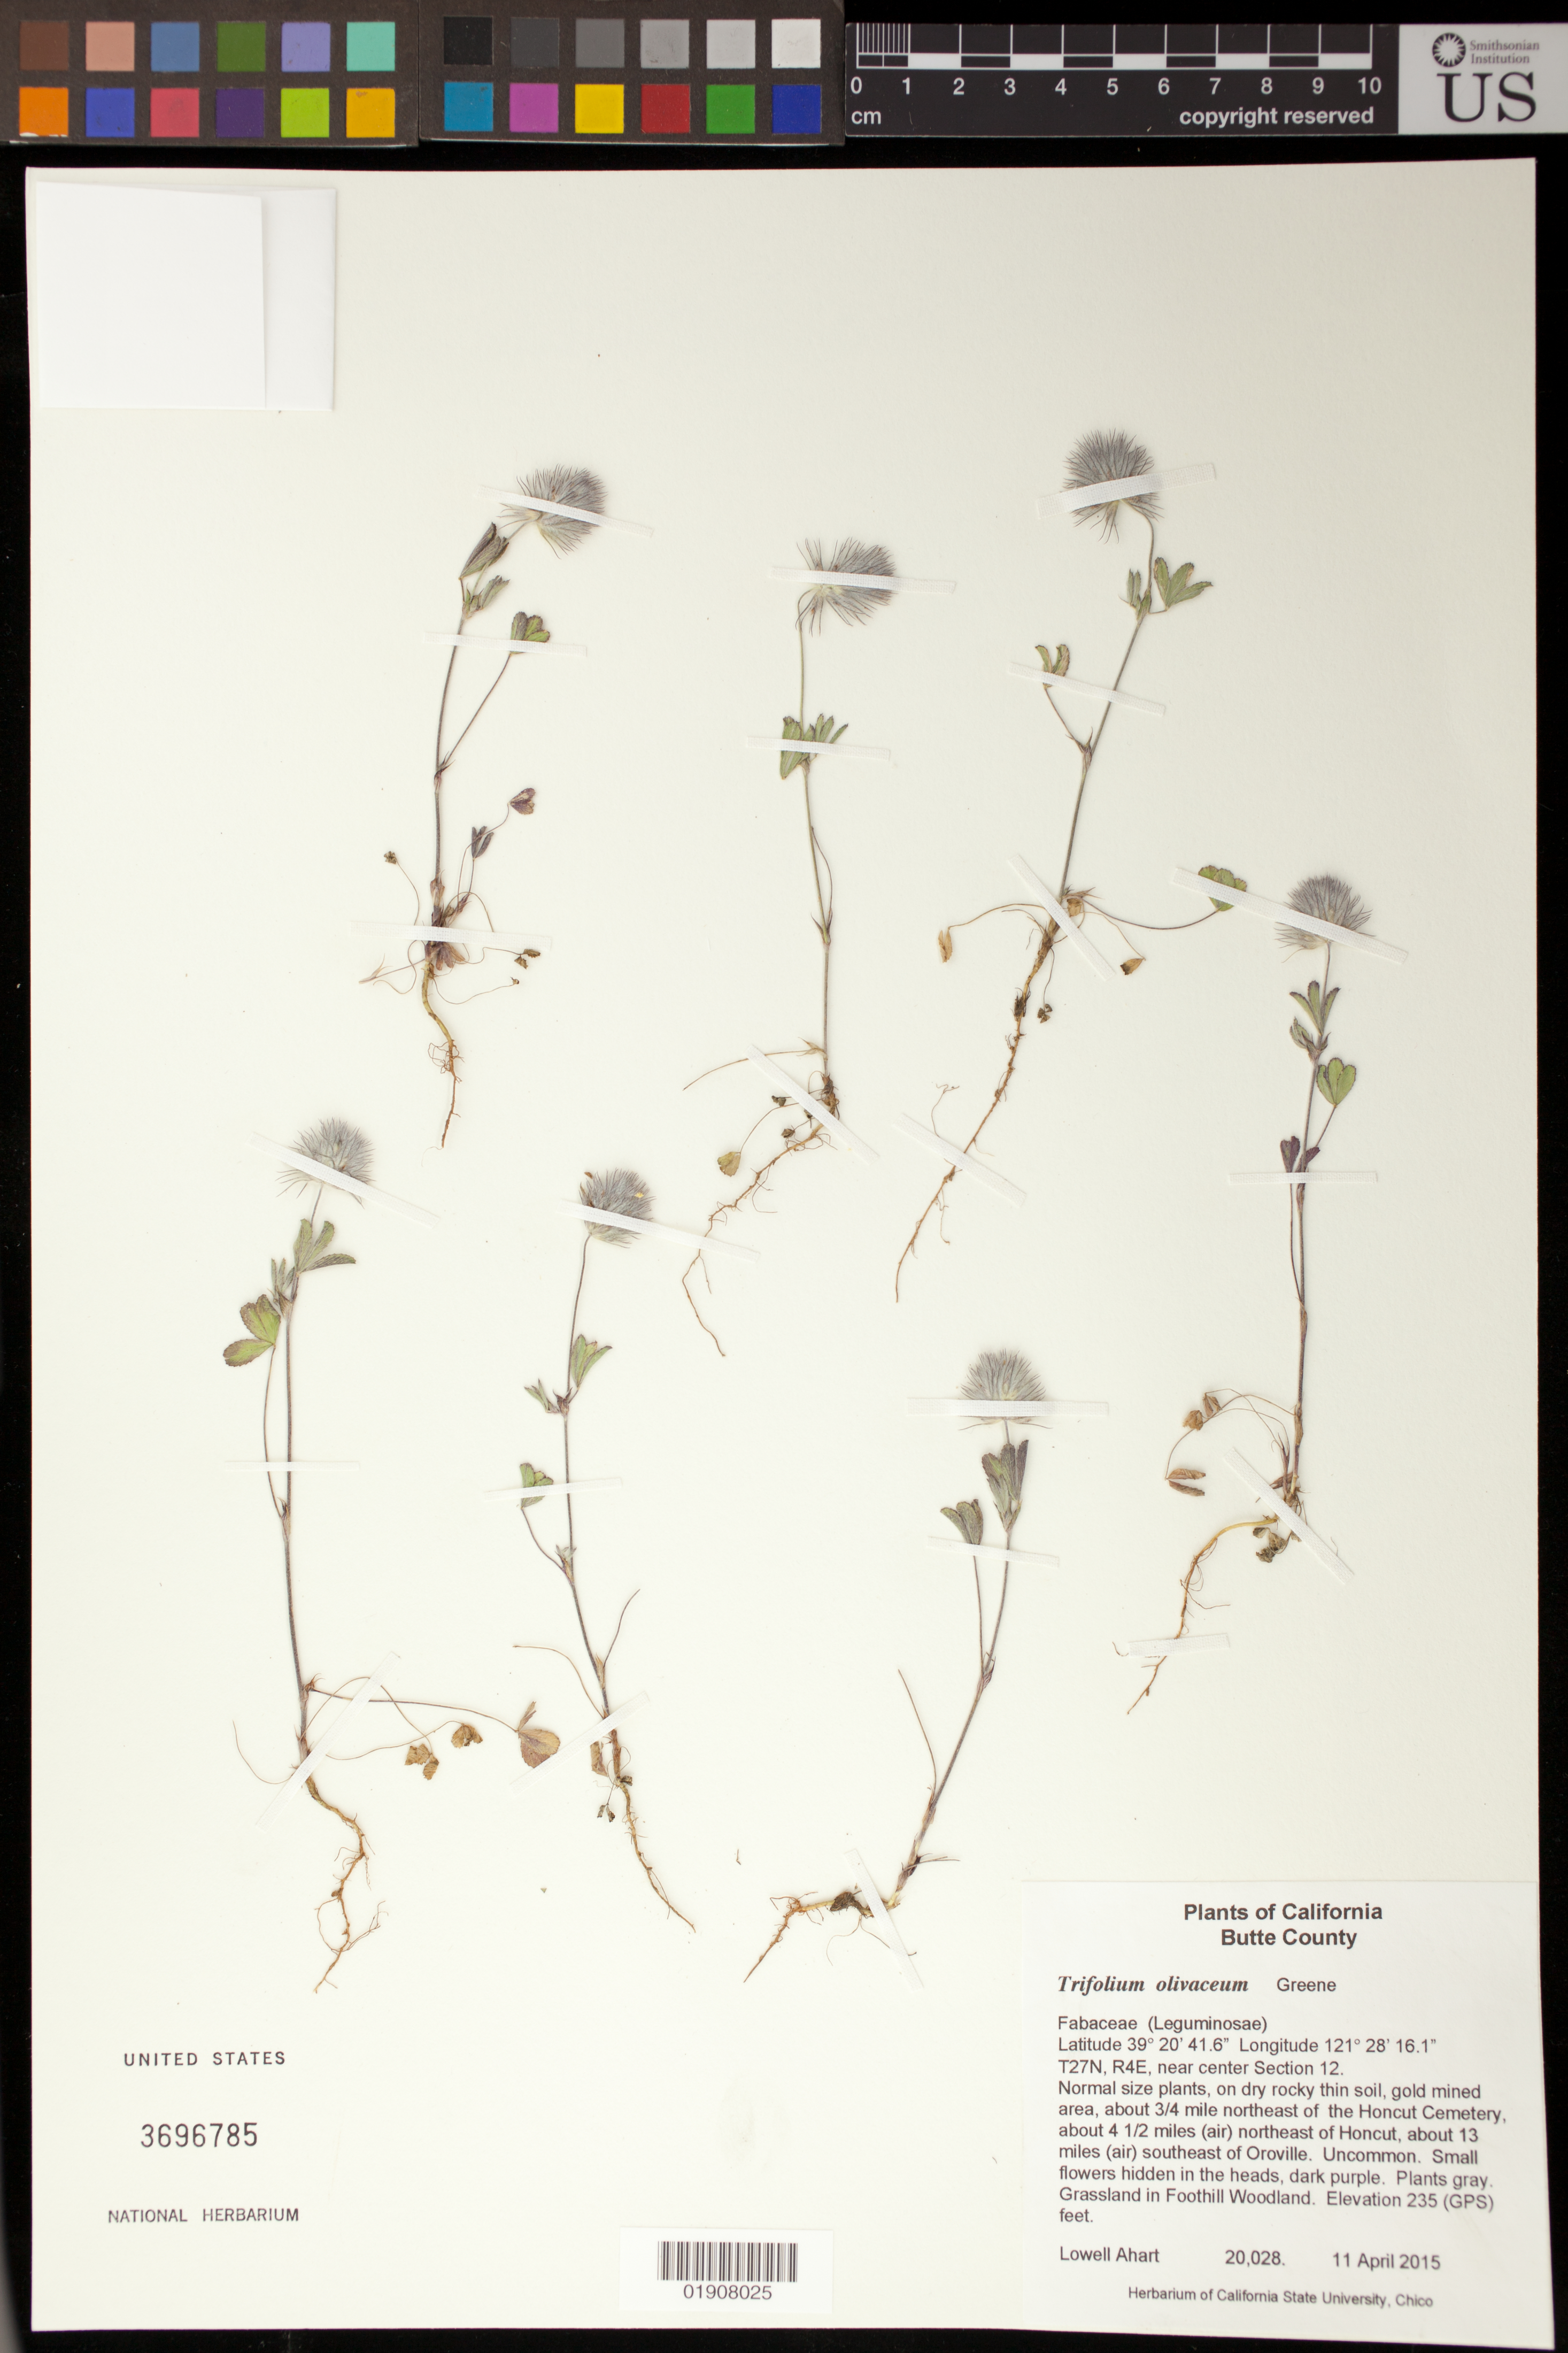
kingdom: Plantae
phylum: Tracheophyta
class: Magnoliopsida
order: Fabales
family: Fabaceae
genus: Trifolium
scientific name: Trifolium olivaceum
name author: Greene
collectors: L. Ahart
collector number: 20028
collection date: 2015-04-11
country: United States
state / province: California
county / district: Butte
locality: Gold mined area, about 3/4 mile northeast of the Honcut Cemetery, about 4 1/2 miles (air) northeast of Honcut, about 13 miles (air) southeast of Oroville.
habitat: Grassland in Foothill Woodland.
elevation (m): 72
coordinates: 39 20 41.6 N, 121 28 16.1 W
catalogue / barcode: US 3696785